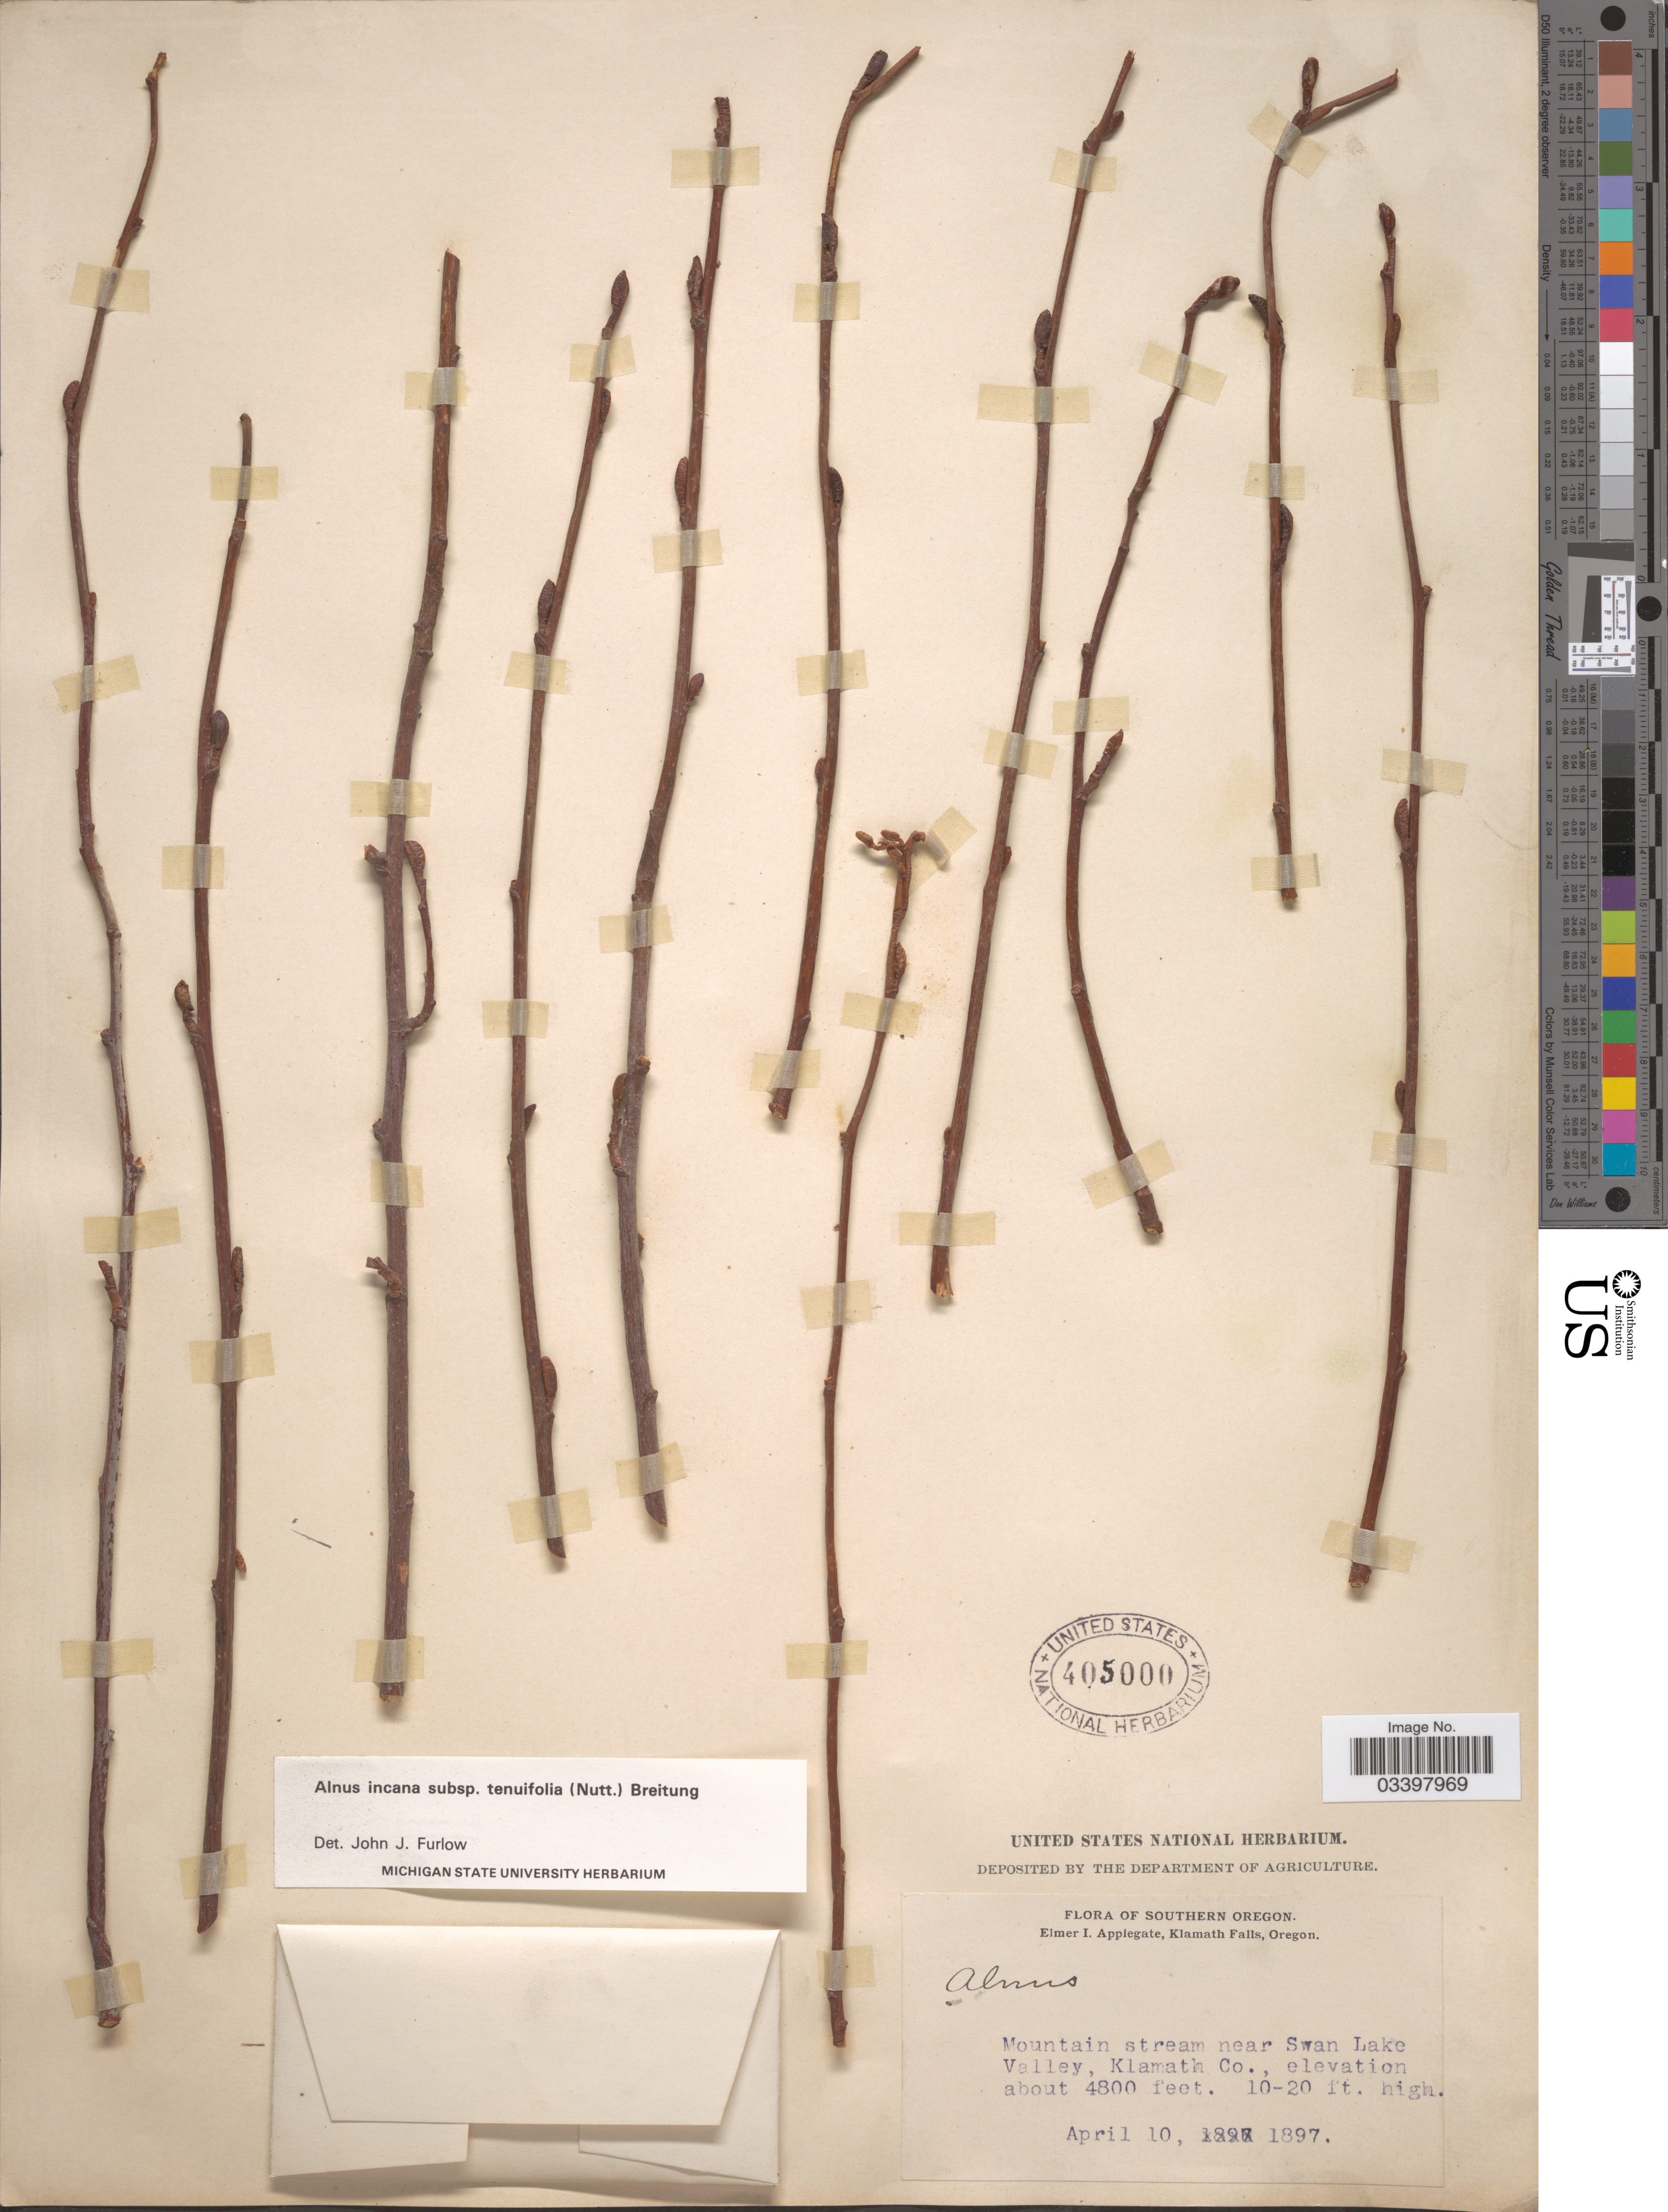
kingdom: Plantae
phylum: Tracheophyta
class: Magnoliopsida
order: Fagales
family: Betulaceae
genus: Alnus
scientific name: Alnus incana subsp. tenuifolia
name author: (Nutt.) Breitung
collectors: E. I. Applegate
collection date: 1897-04-10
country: United States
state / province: Oregon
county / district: Klamath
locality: Southern Oregon. Mountain stream near Swan Lake Valley, Klamath Co.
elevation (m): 1463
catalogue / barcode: US 405000